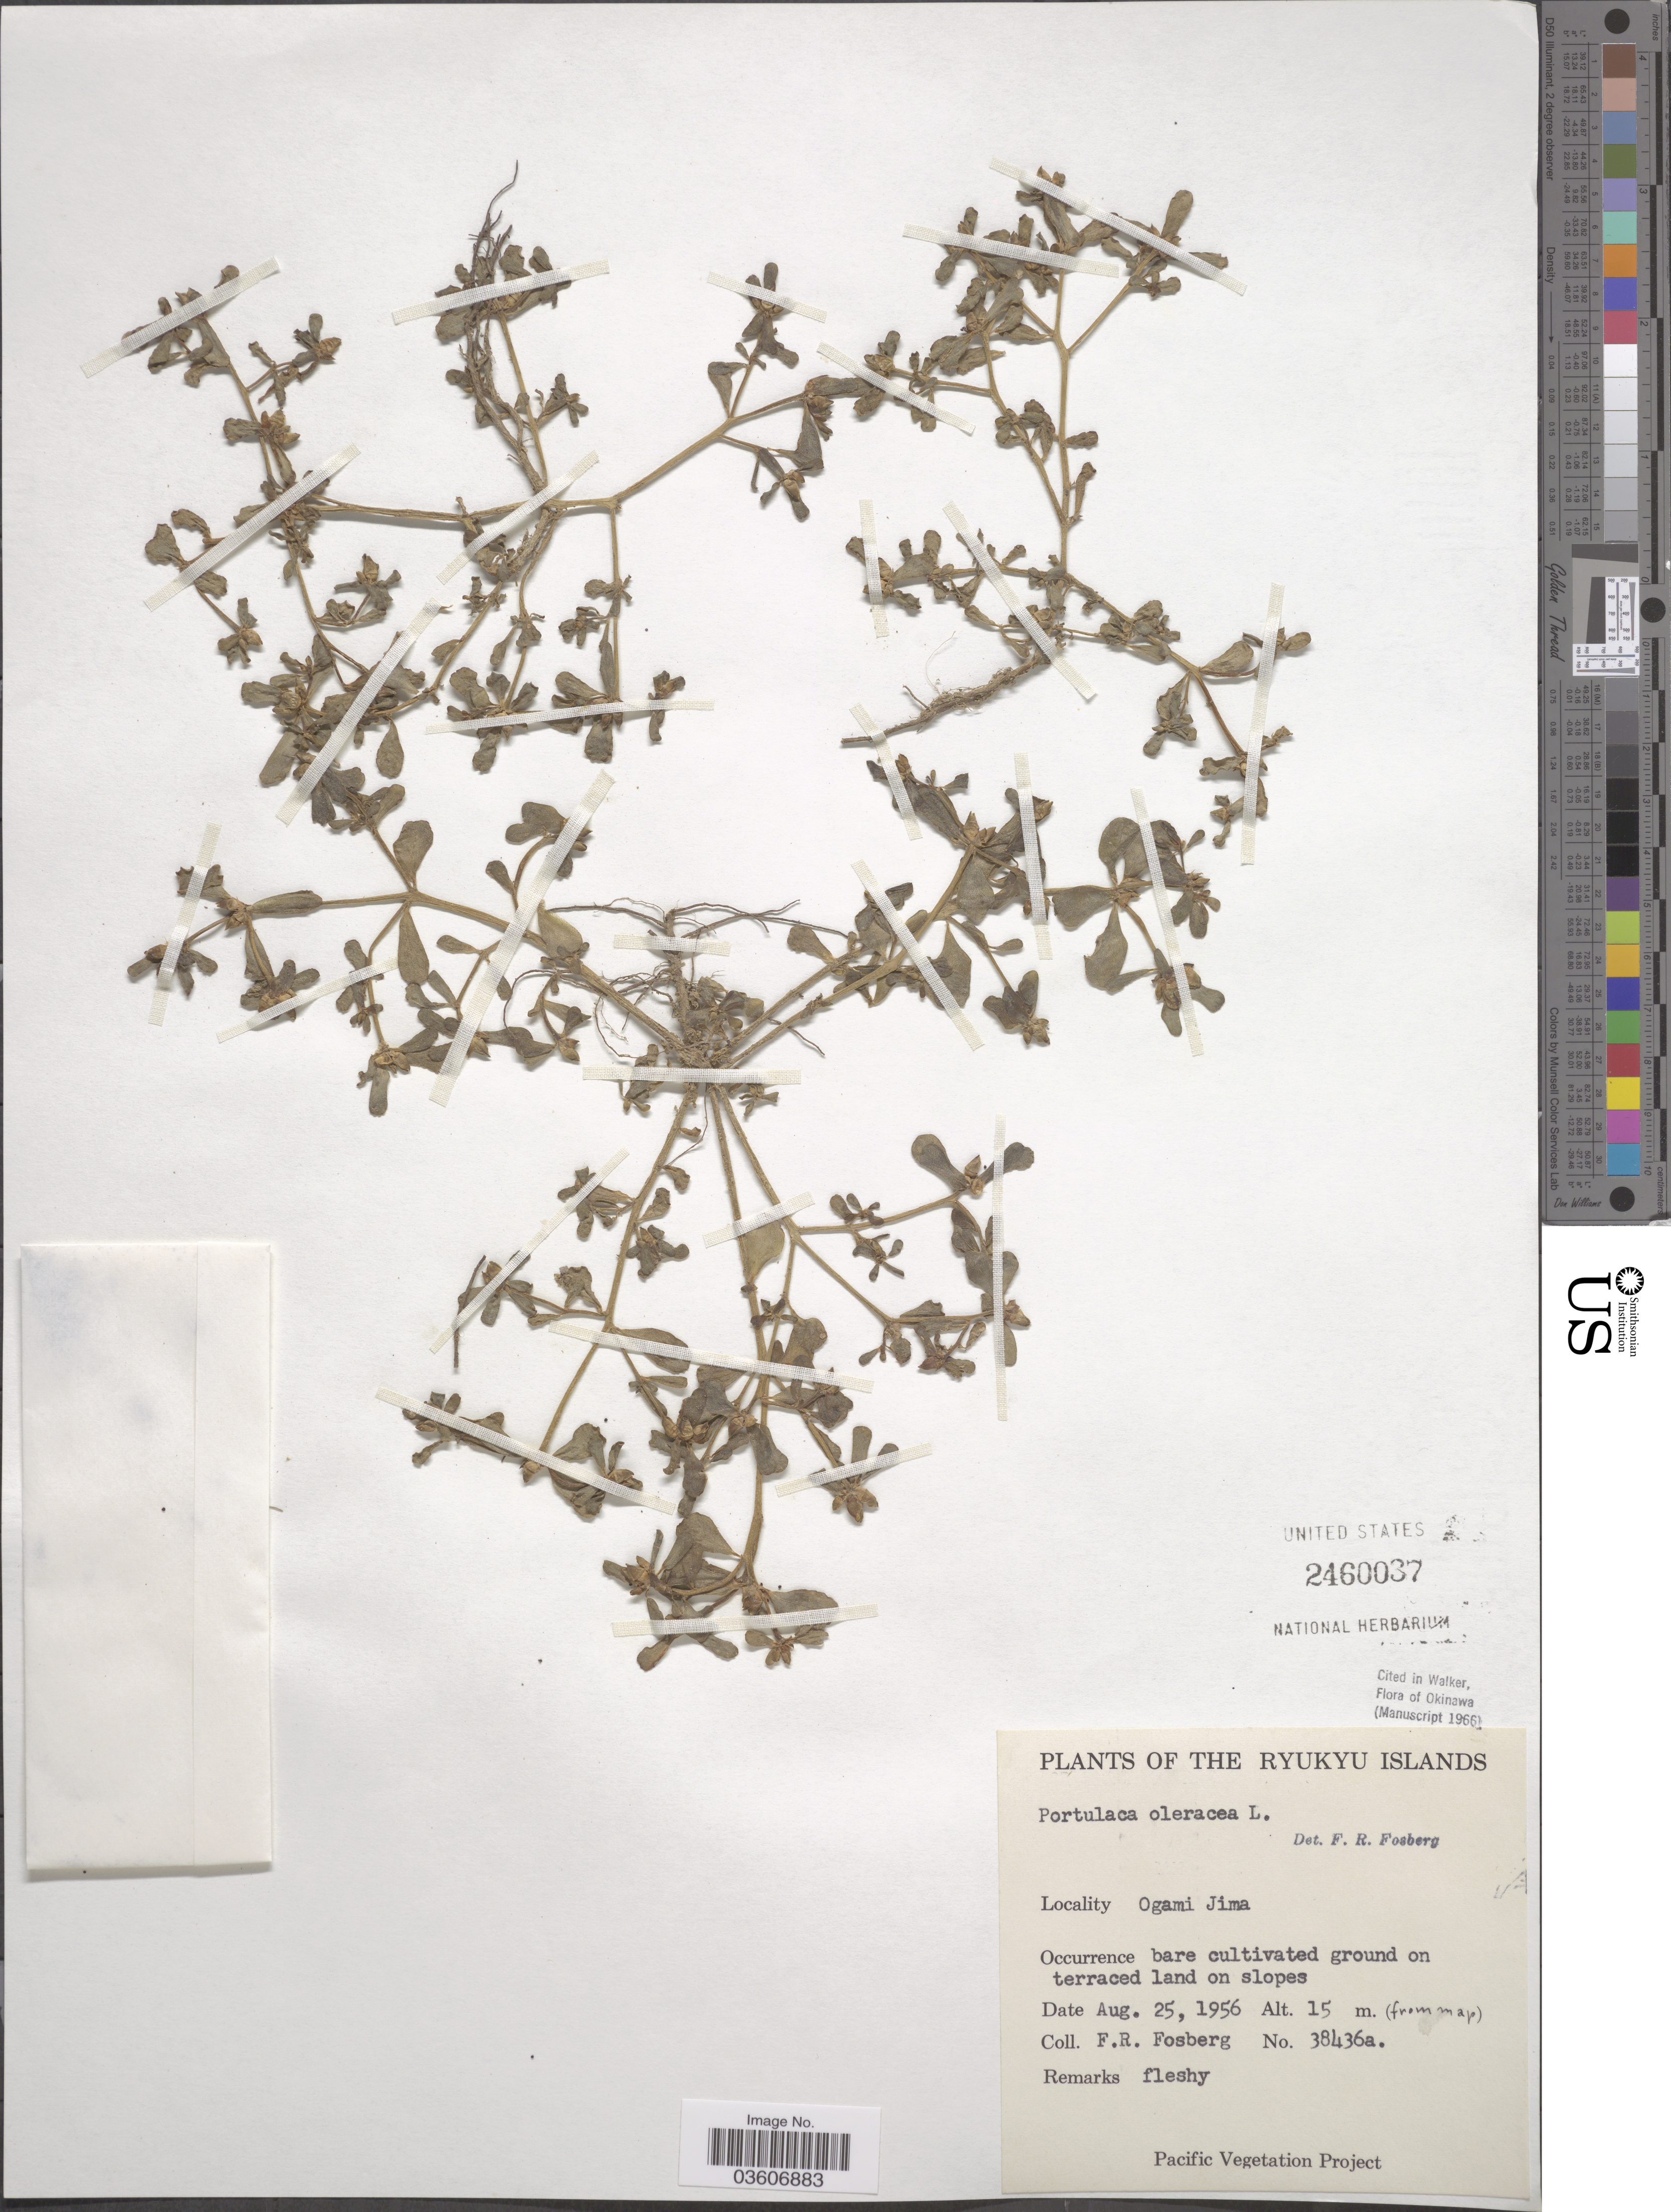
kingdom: Plantae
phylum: Tracheophyta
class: Magnoliopsida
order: Caryophyllales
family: Portulacaceae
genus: Portulaca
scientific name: Portulaca oleracea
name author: L.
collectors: F. R. Fosberg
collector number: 38436a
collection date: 1956-08-25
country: Japan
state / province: Okinawa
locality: The Ryukyu Islands, Ogami Jima.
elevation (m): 15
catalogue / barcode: US 2460037